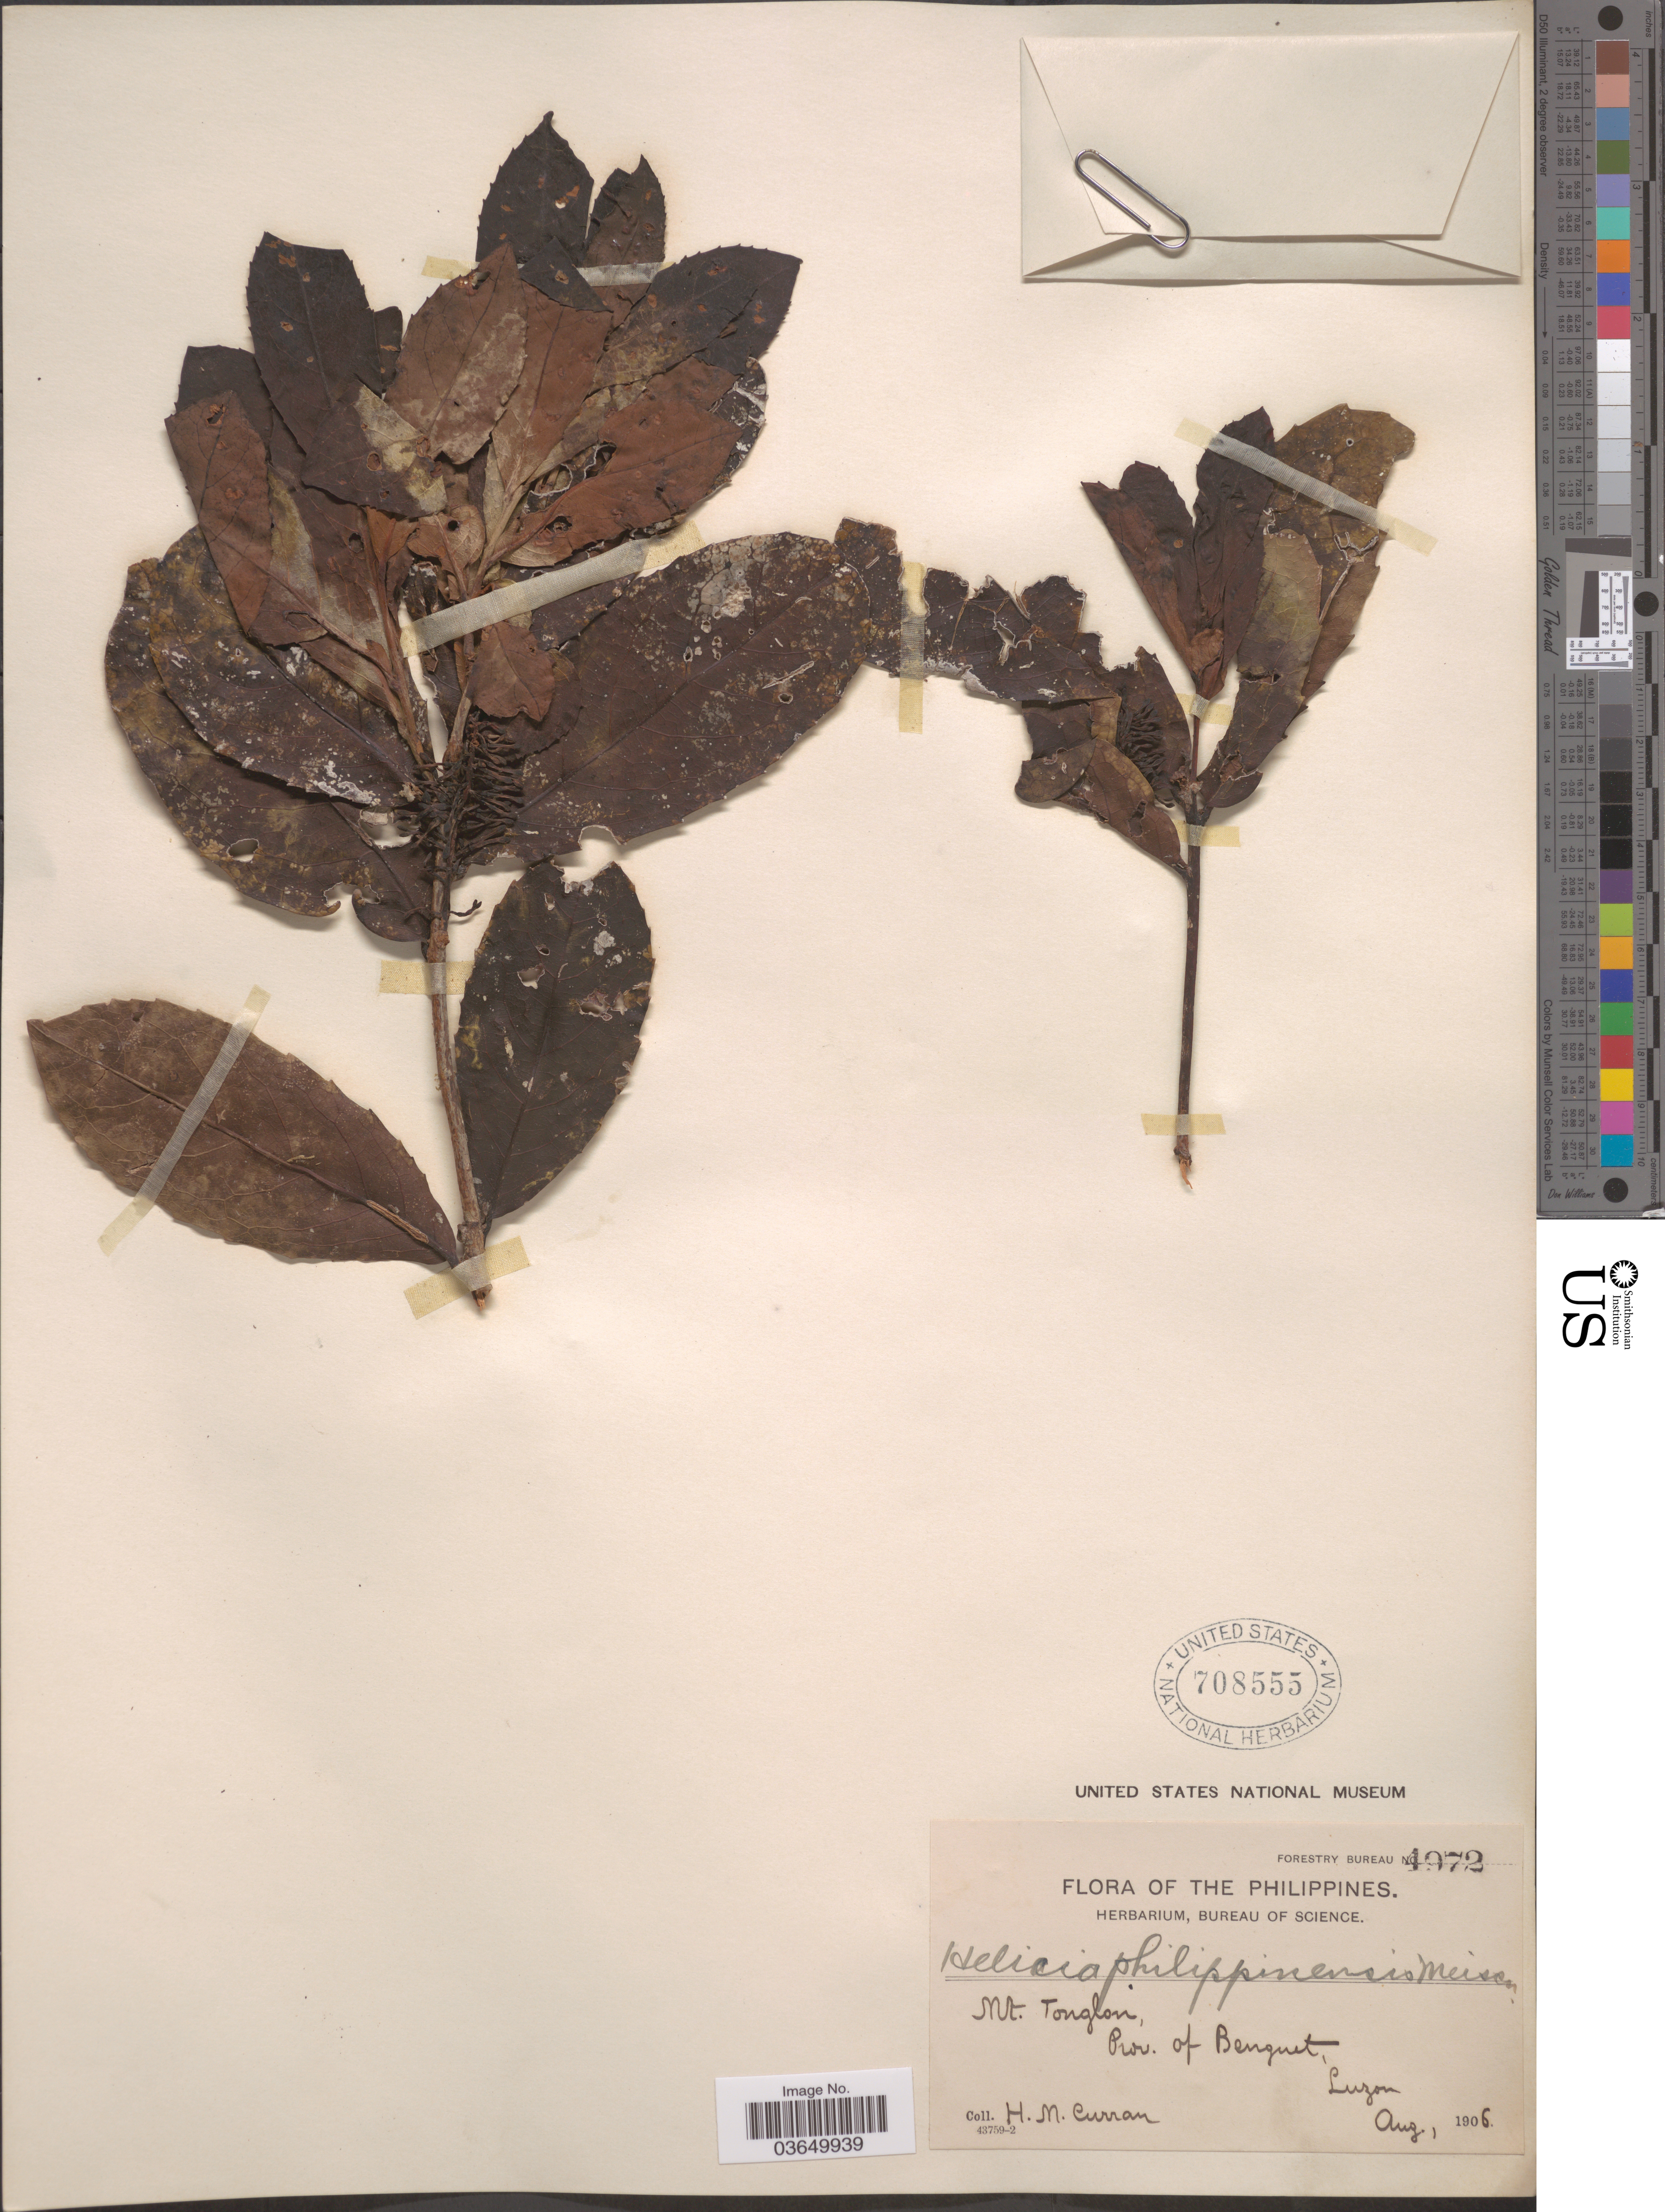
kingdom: Plantae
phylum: Tracheophyta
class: Magnoliopsida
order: Proteales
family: Proteaceae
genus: Helicia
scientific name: Helicia cumingiana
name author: C. Presl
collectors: H. M. Curran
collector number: Forestry Bureau 4972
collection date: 1906-08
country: Philippines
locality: Mt. Tonglong, Prov. of Benguet, Luzon.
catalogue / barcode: US 708555